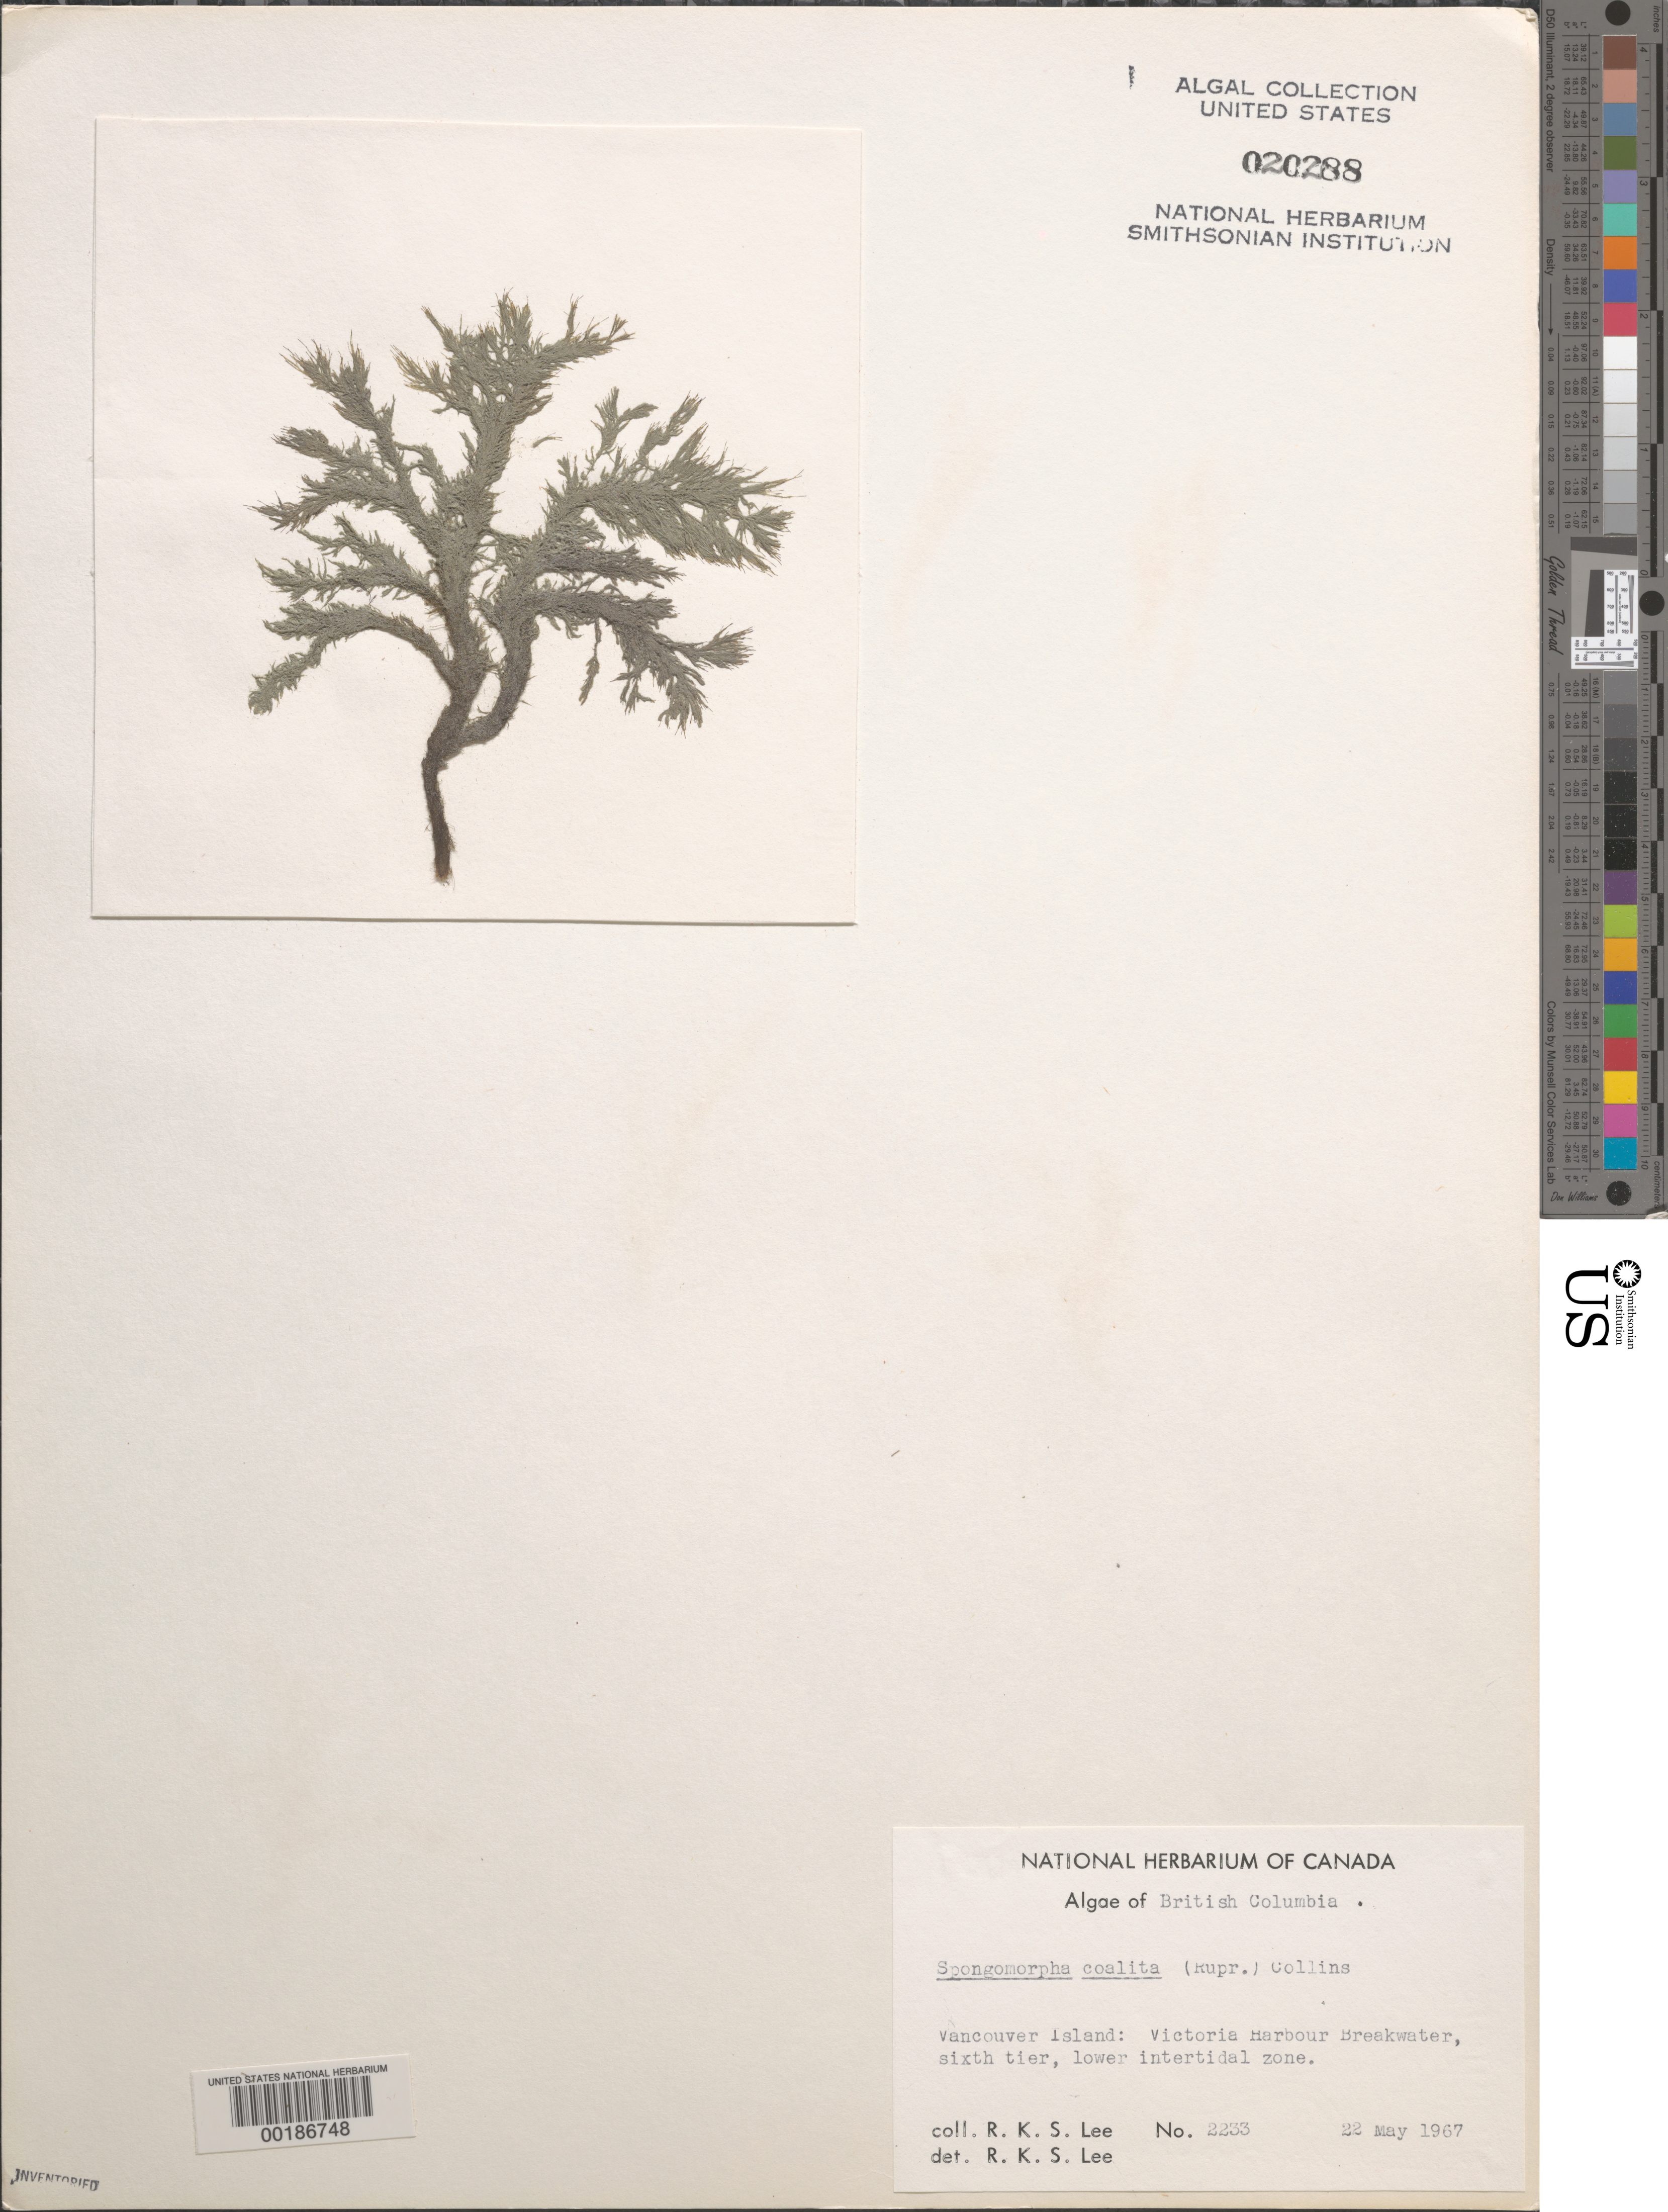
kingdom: Plantae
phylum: Chlorophyta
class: Ulvophyceae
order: Ulotrichales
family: Ulotrichaceae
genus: Acrosiphonia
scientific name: Acrosiphonia coalita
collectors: R. Lee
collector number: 2233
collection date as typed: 22 May 1967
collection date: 1967-05-22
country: Canada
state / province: British Columbia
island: Vancouver Island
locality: Victoria Harbor breakwater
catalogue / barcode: US 20288